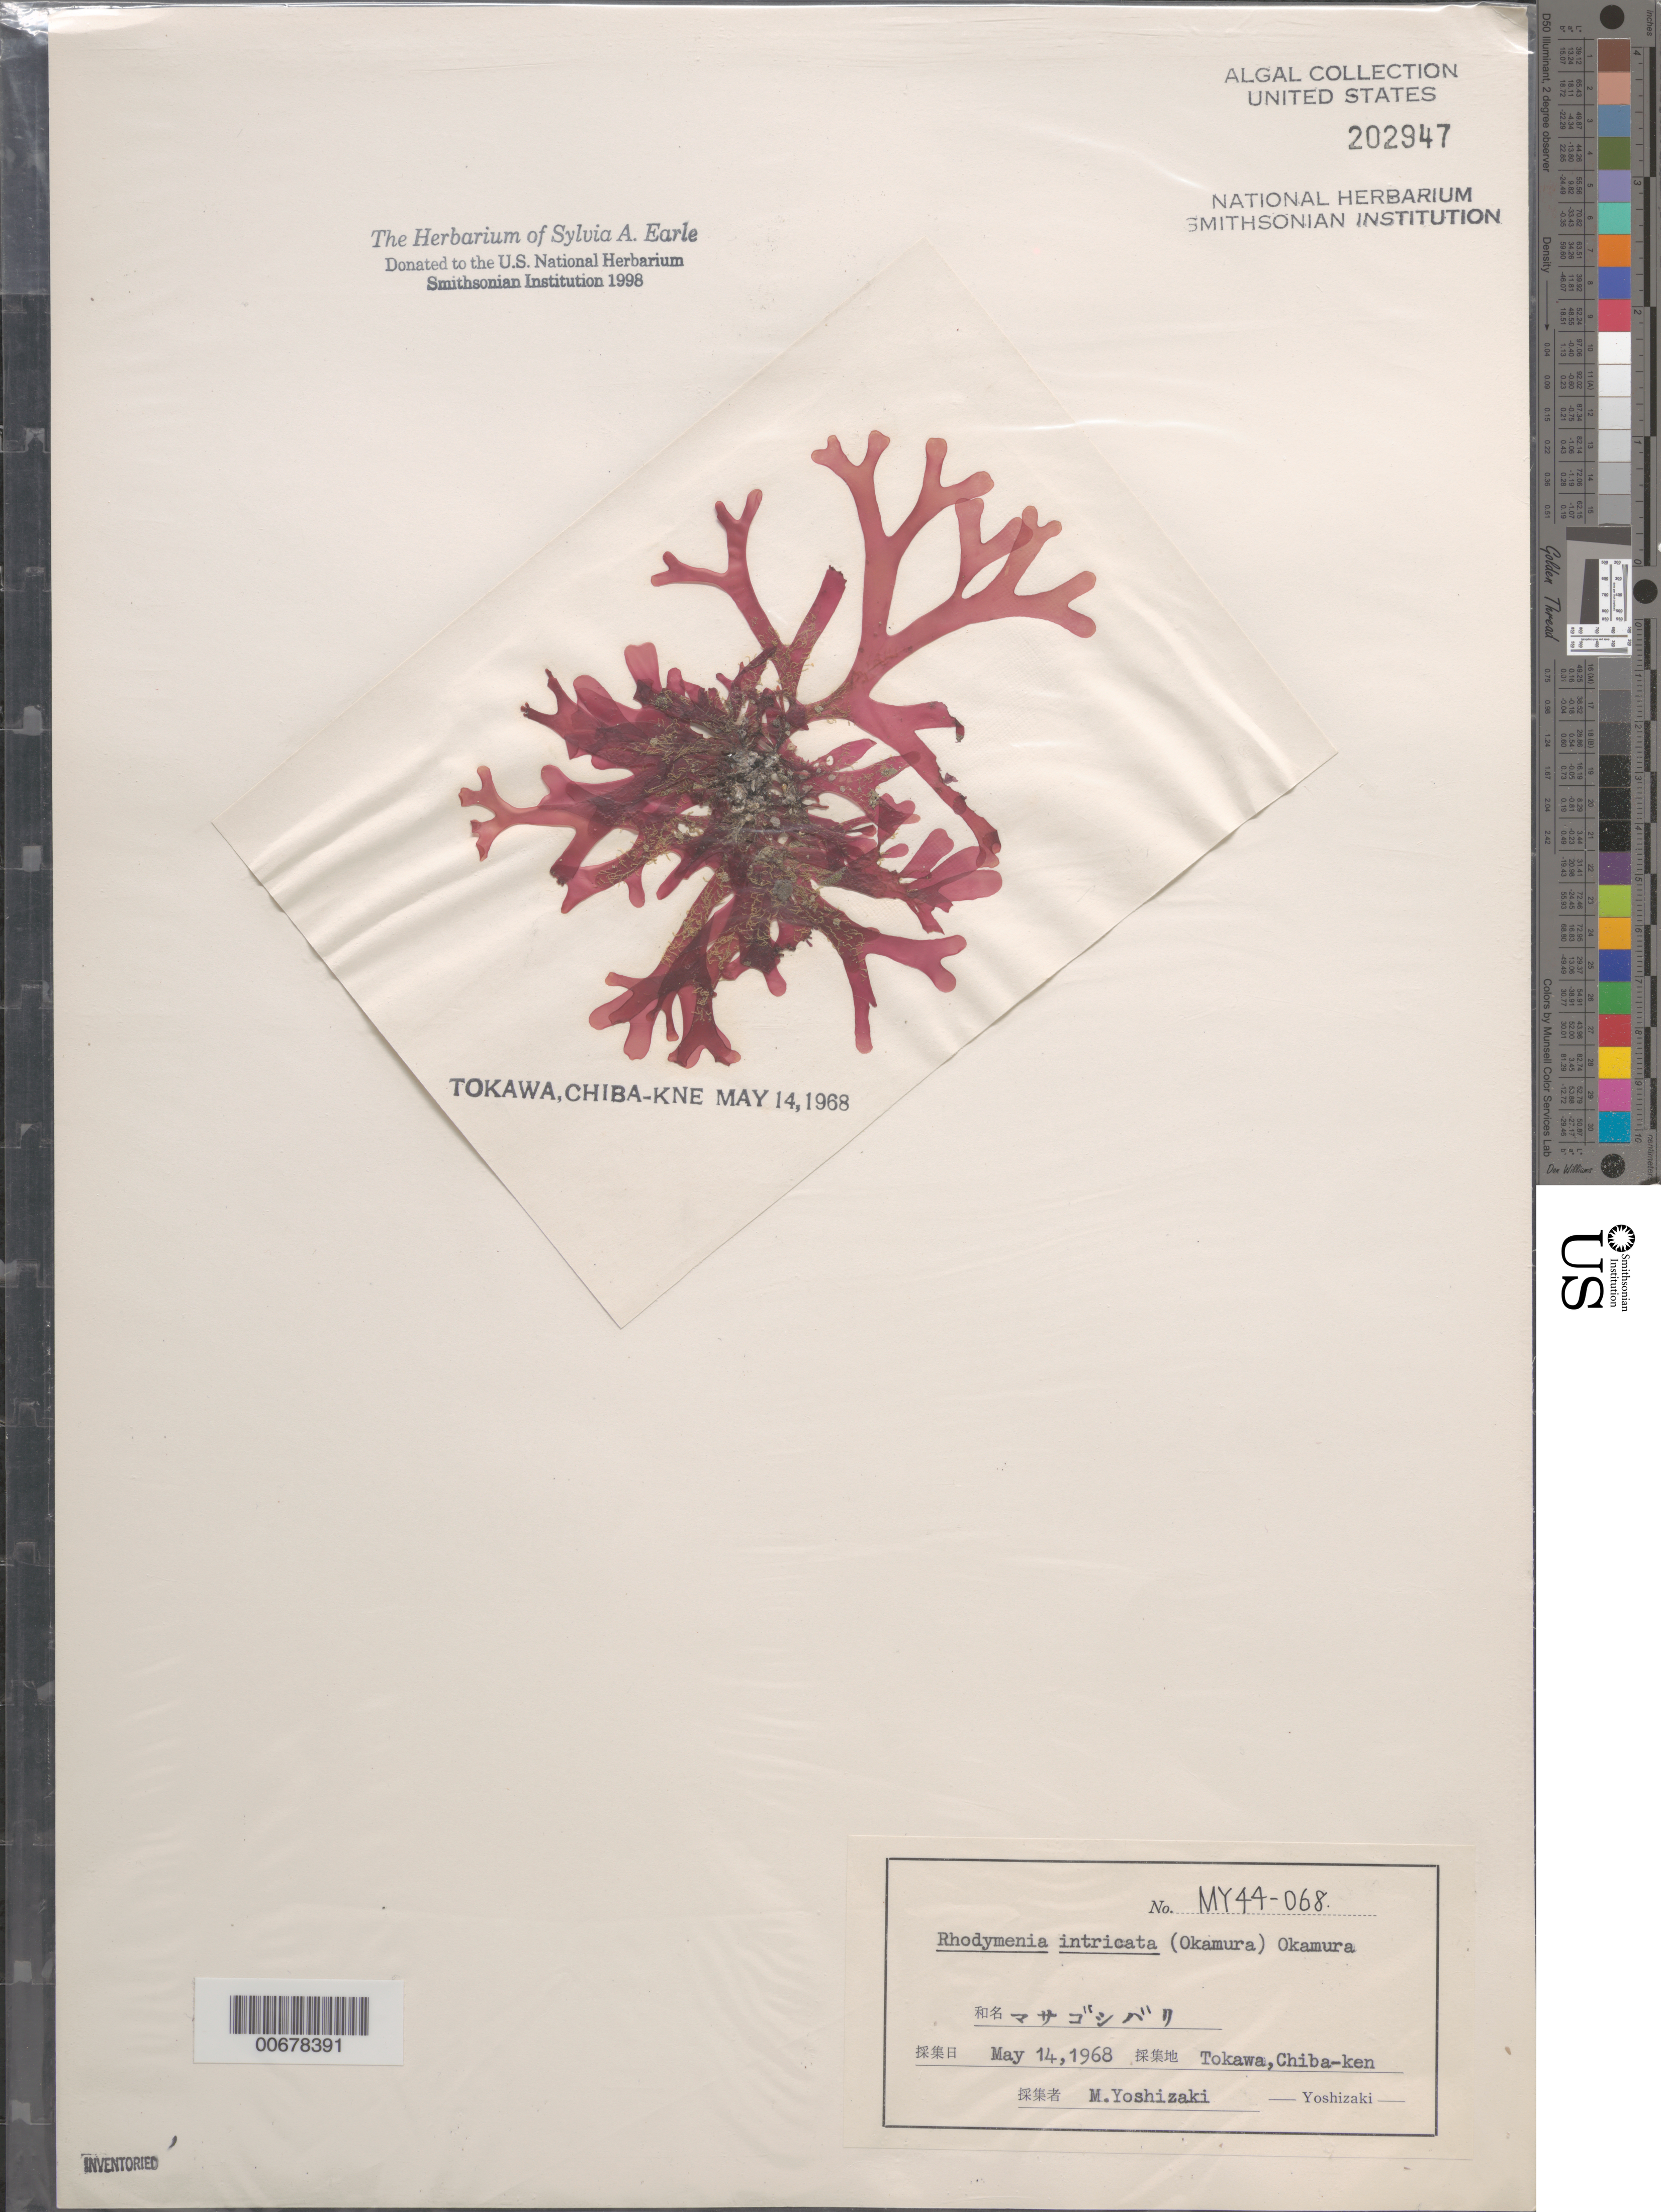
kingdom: Plantae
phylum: Rhodophyta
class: Florideophyceae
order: Rhodymeniales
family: Rhodymeniaceae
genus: Rhodymenia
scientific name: Rhodymenia intricata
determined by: Yoshizaki, M.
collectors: M. Yoshizaki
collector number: MY 44-068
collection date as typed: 14 May 1968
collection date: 1968-05-14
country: Japan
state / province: Tiba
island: Honshu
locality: Tokawa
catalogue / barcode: US 202947